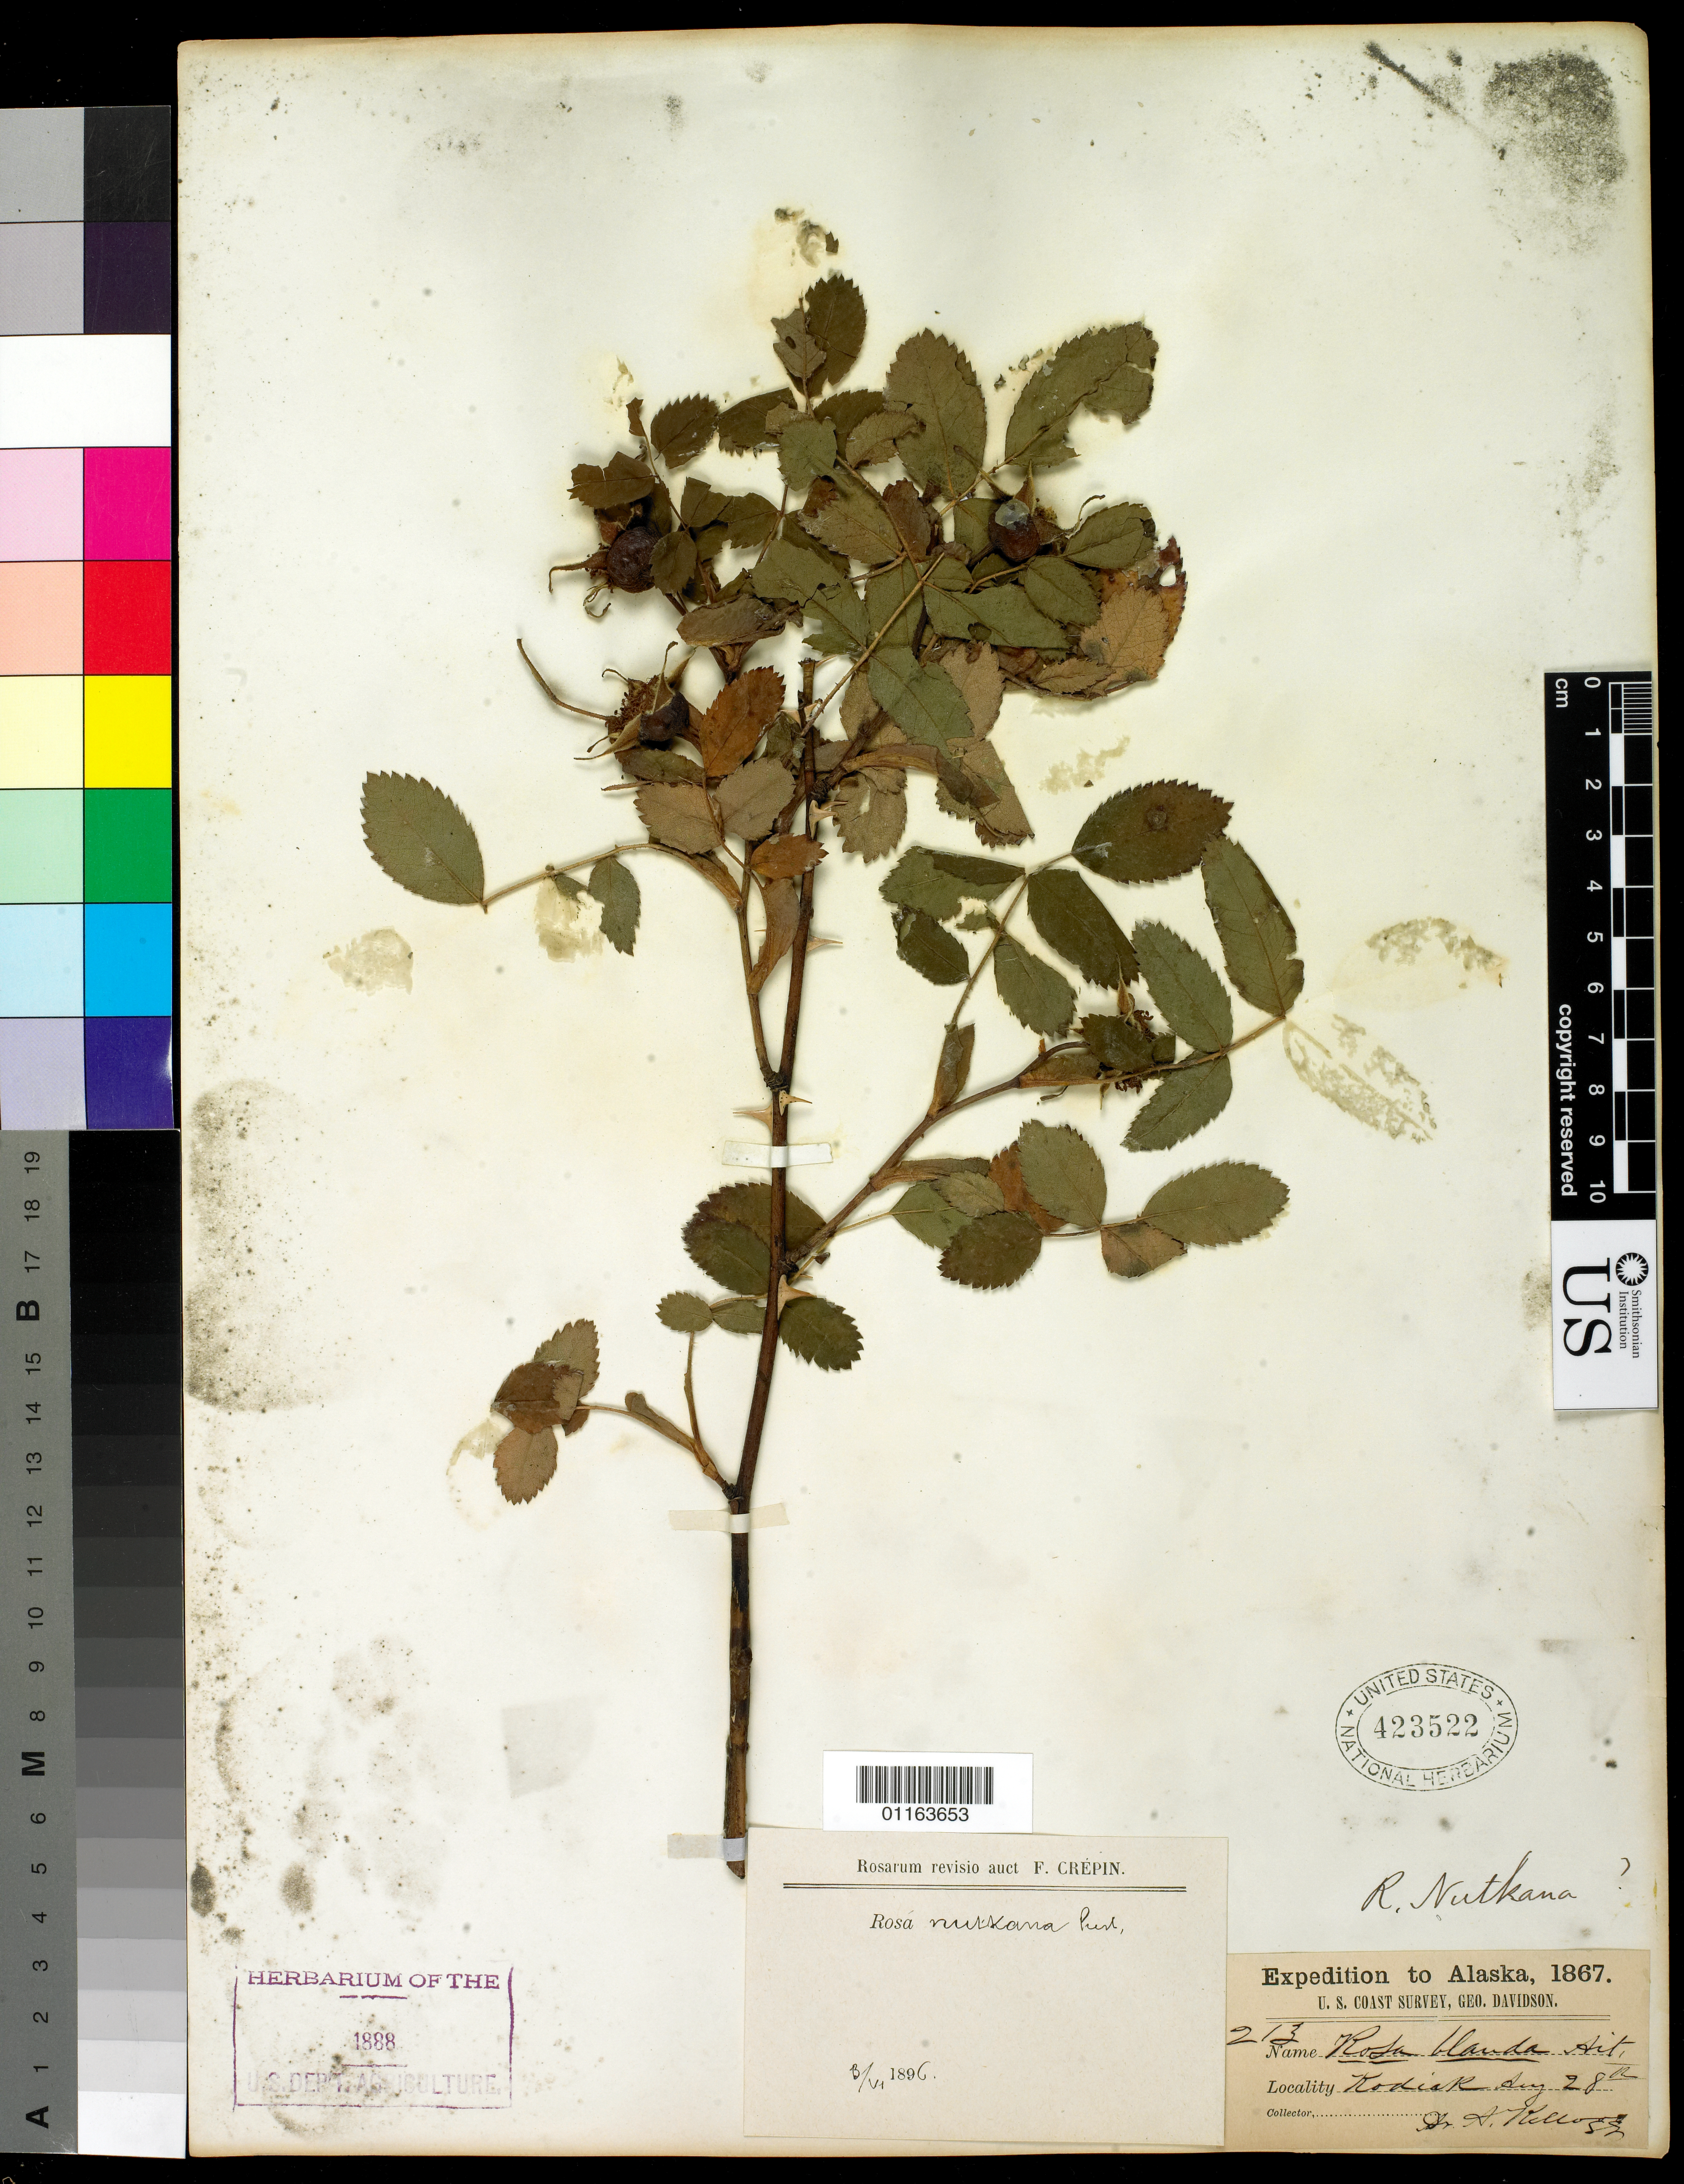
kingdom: Plantae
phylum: Tracheophyta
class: Magnoliopsida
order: Rosales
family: Rosaceae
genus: Rosa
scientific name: Rosa nutkana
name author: C. Presl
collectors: A. Kellogg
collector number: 213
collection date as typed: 28 Aug 1867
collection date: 1867-08-28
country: United States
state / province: Alaska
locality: Kodiak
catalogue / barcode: US 423522